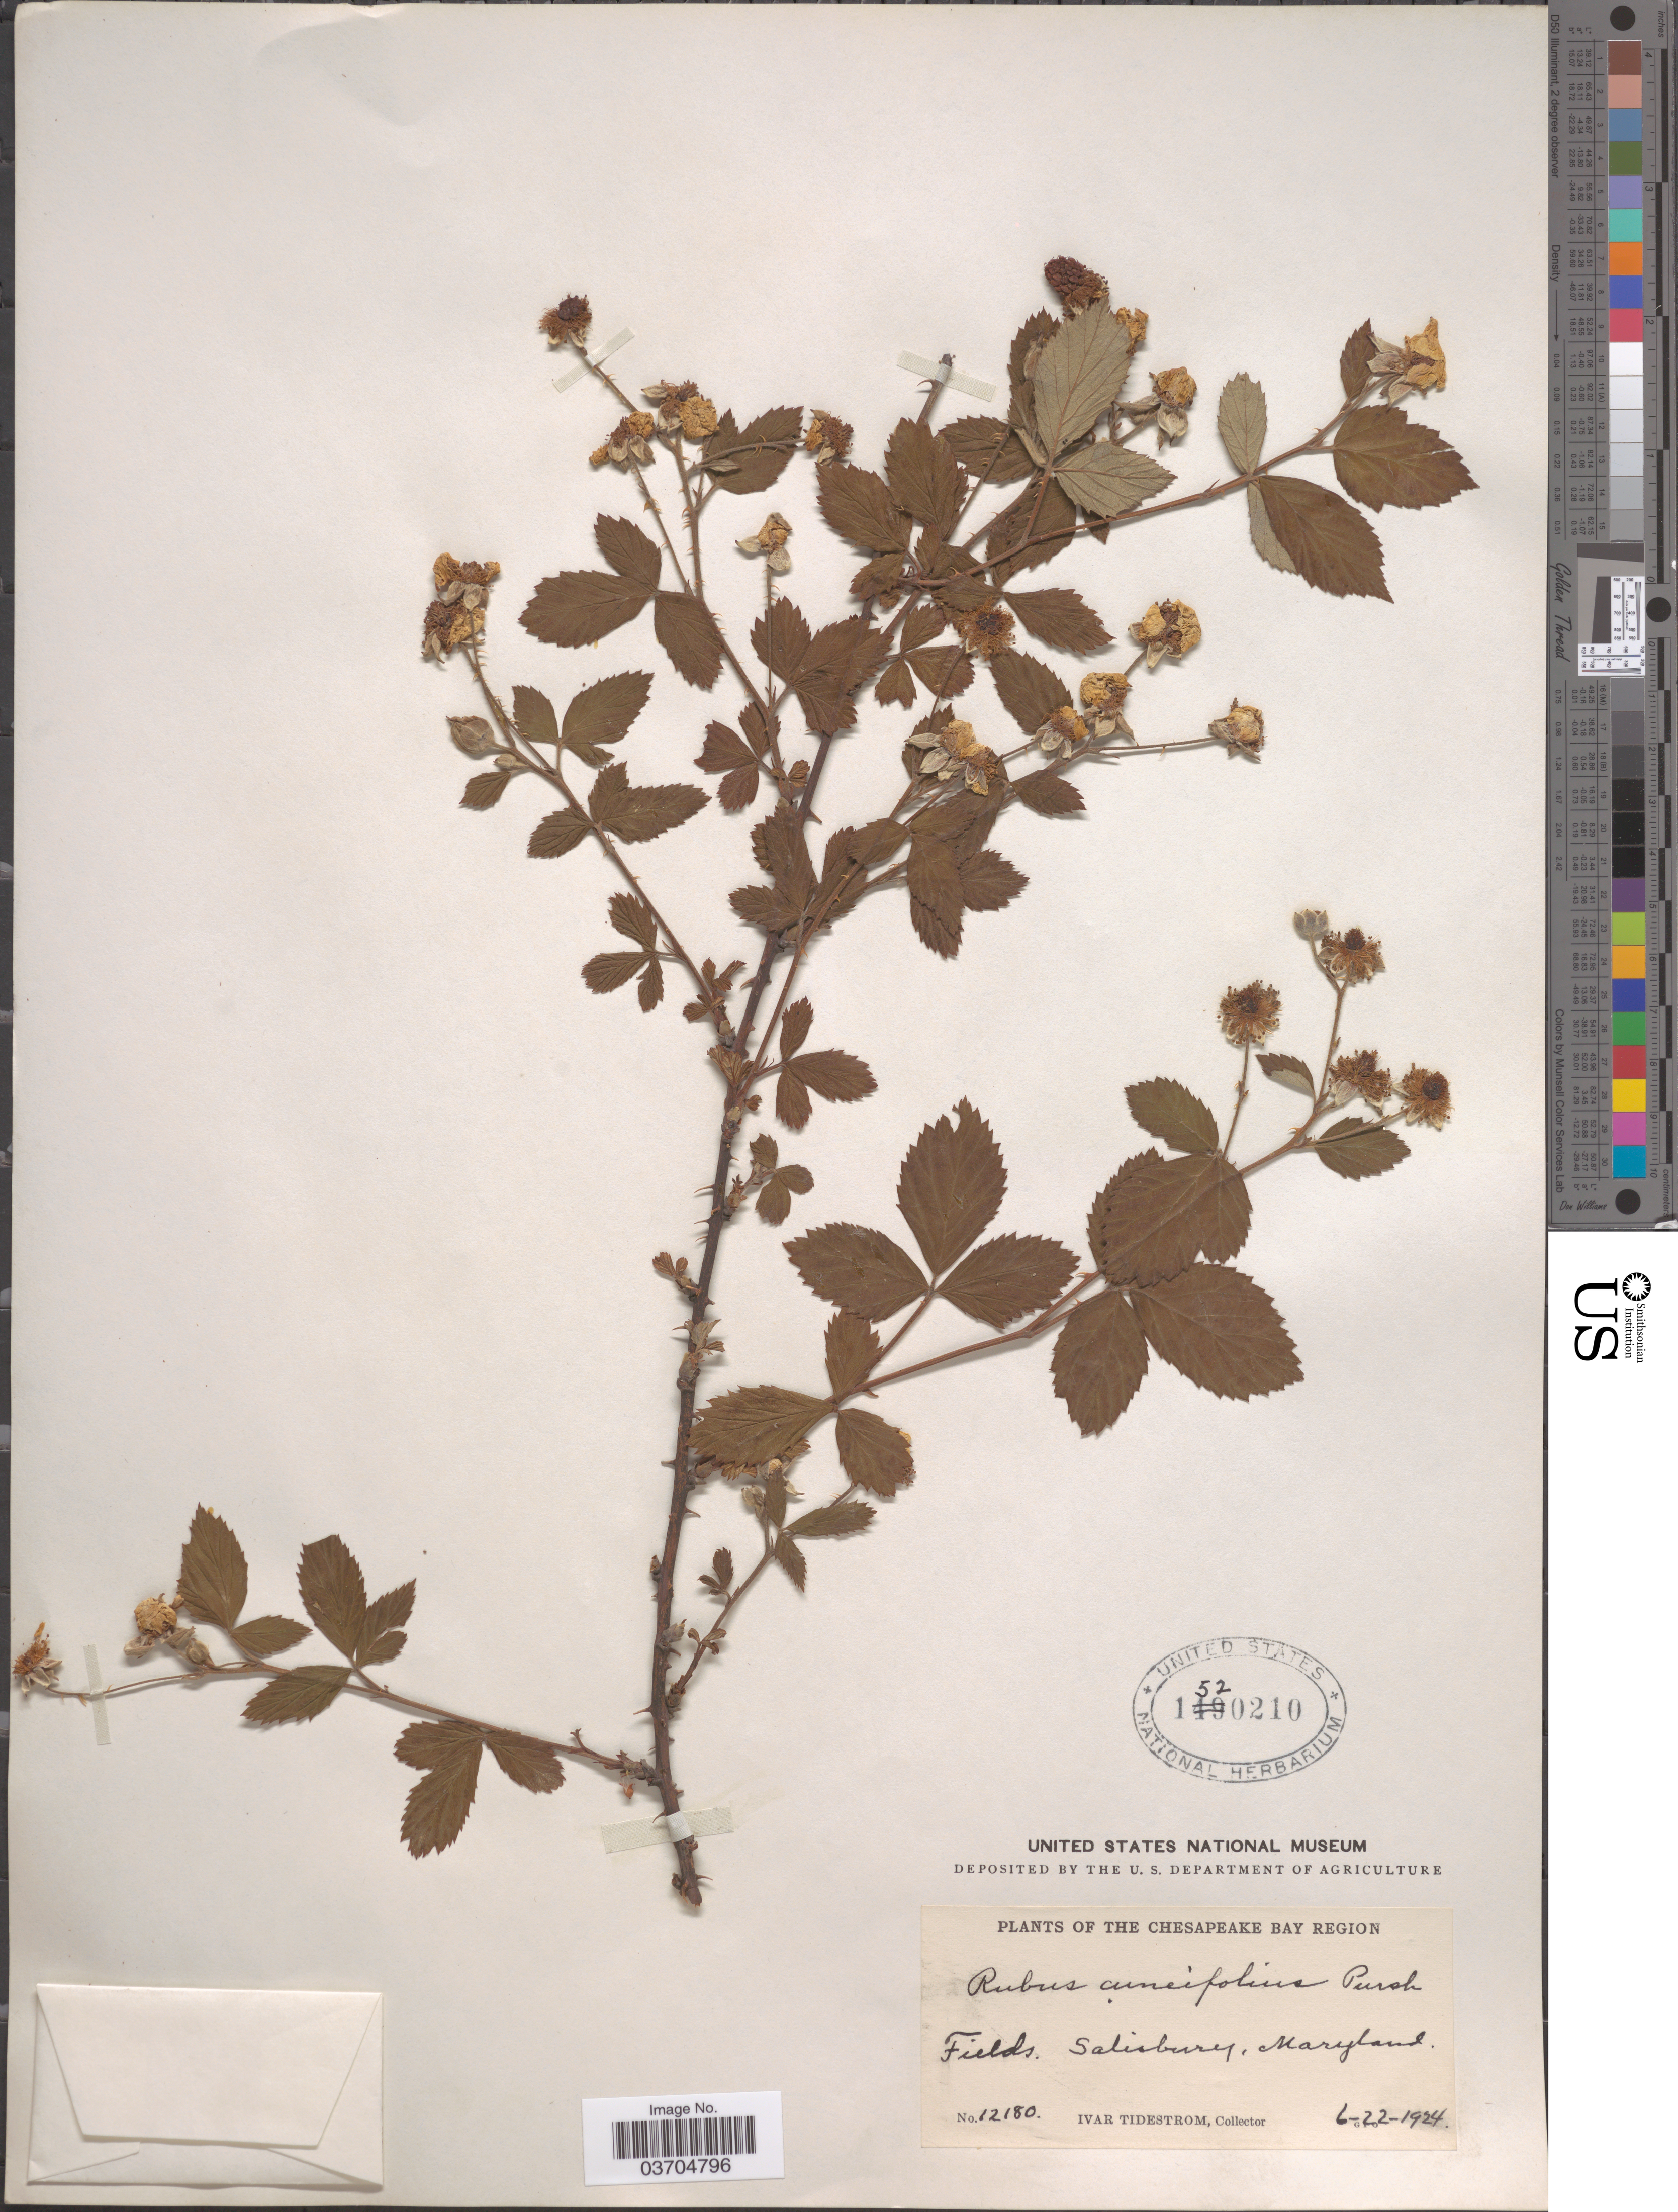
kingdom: Plantae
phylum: Tracheophyta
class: Magnoliopsida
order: Rosales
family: Rosaceae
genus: Rubus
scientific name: Rubus cuneifolius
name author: Pursh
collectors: I. F. Tidestrom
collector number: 12180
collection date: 1924-06-22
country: United States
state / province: Maryland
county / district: Wicomico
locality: The Chesapeake Bay Region. Salisbury.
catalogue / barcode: US 1520210